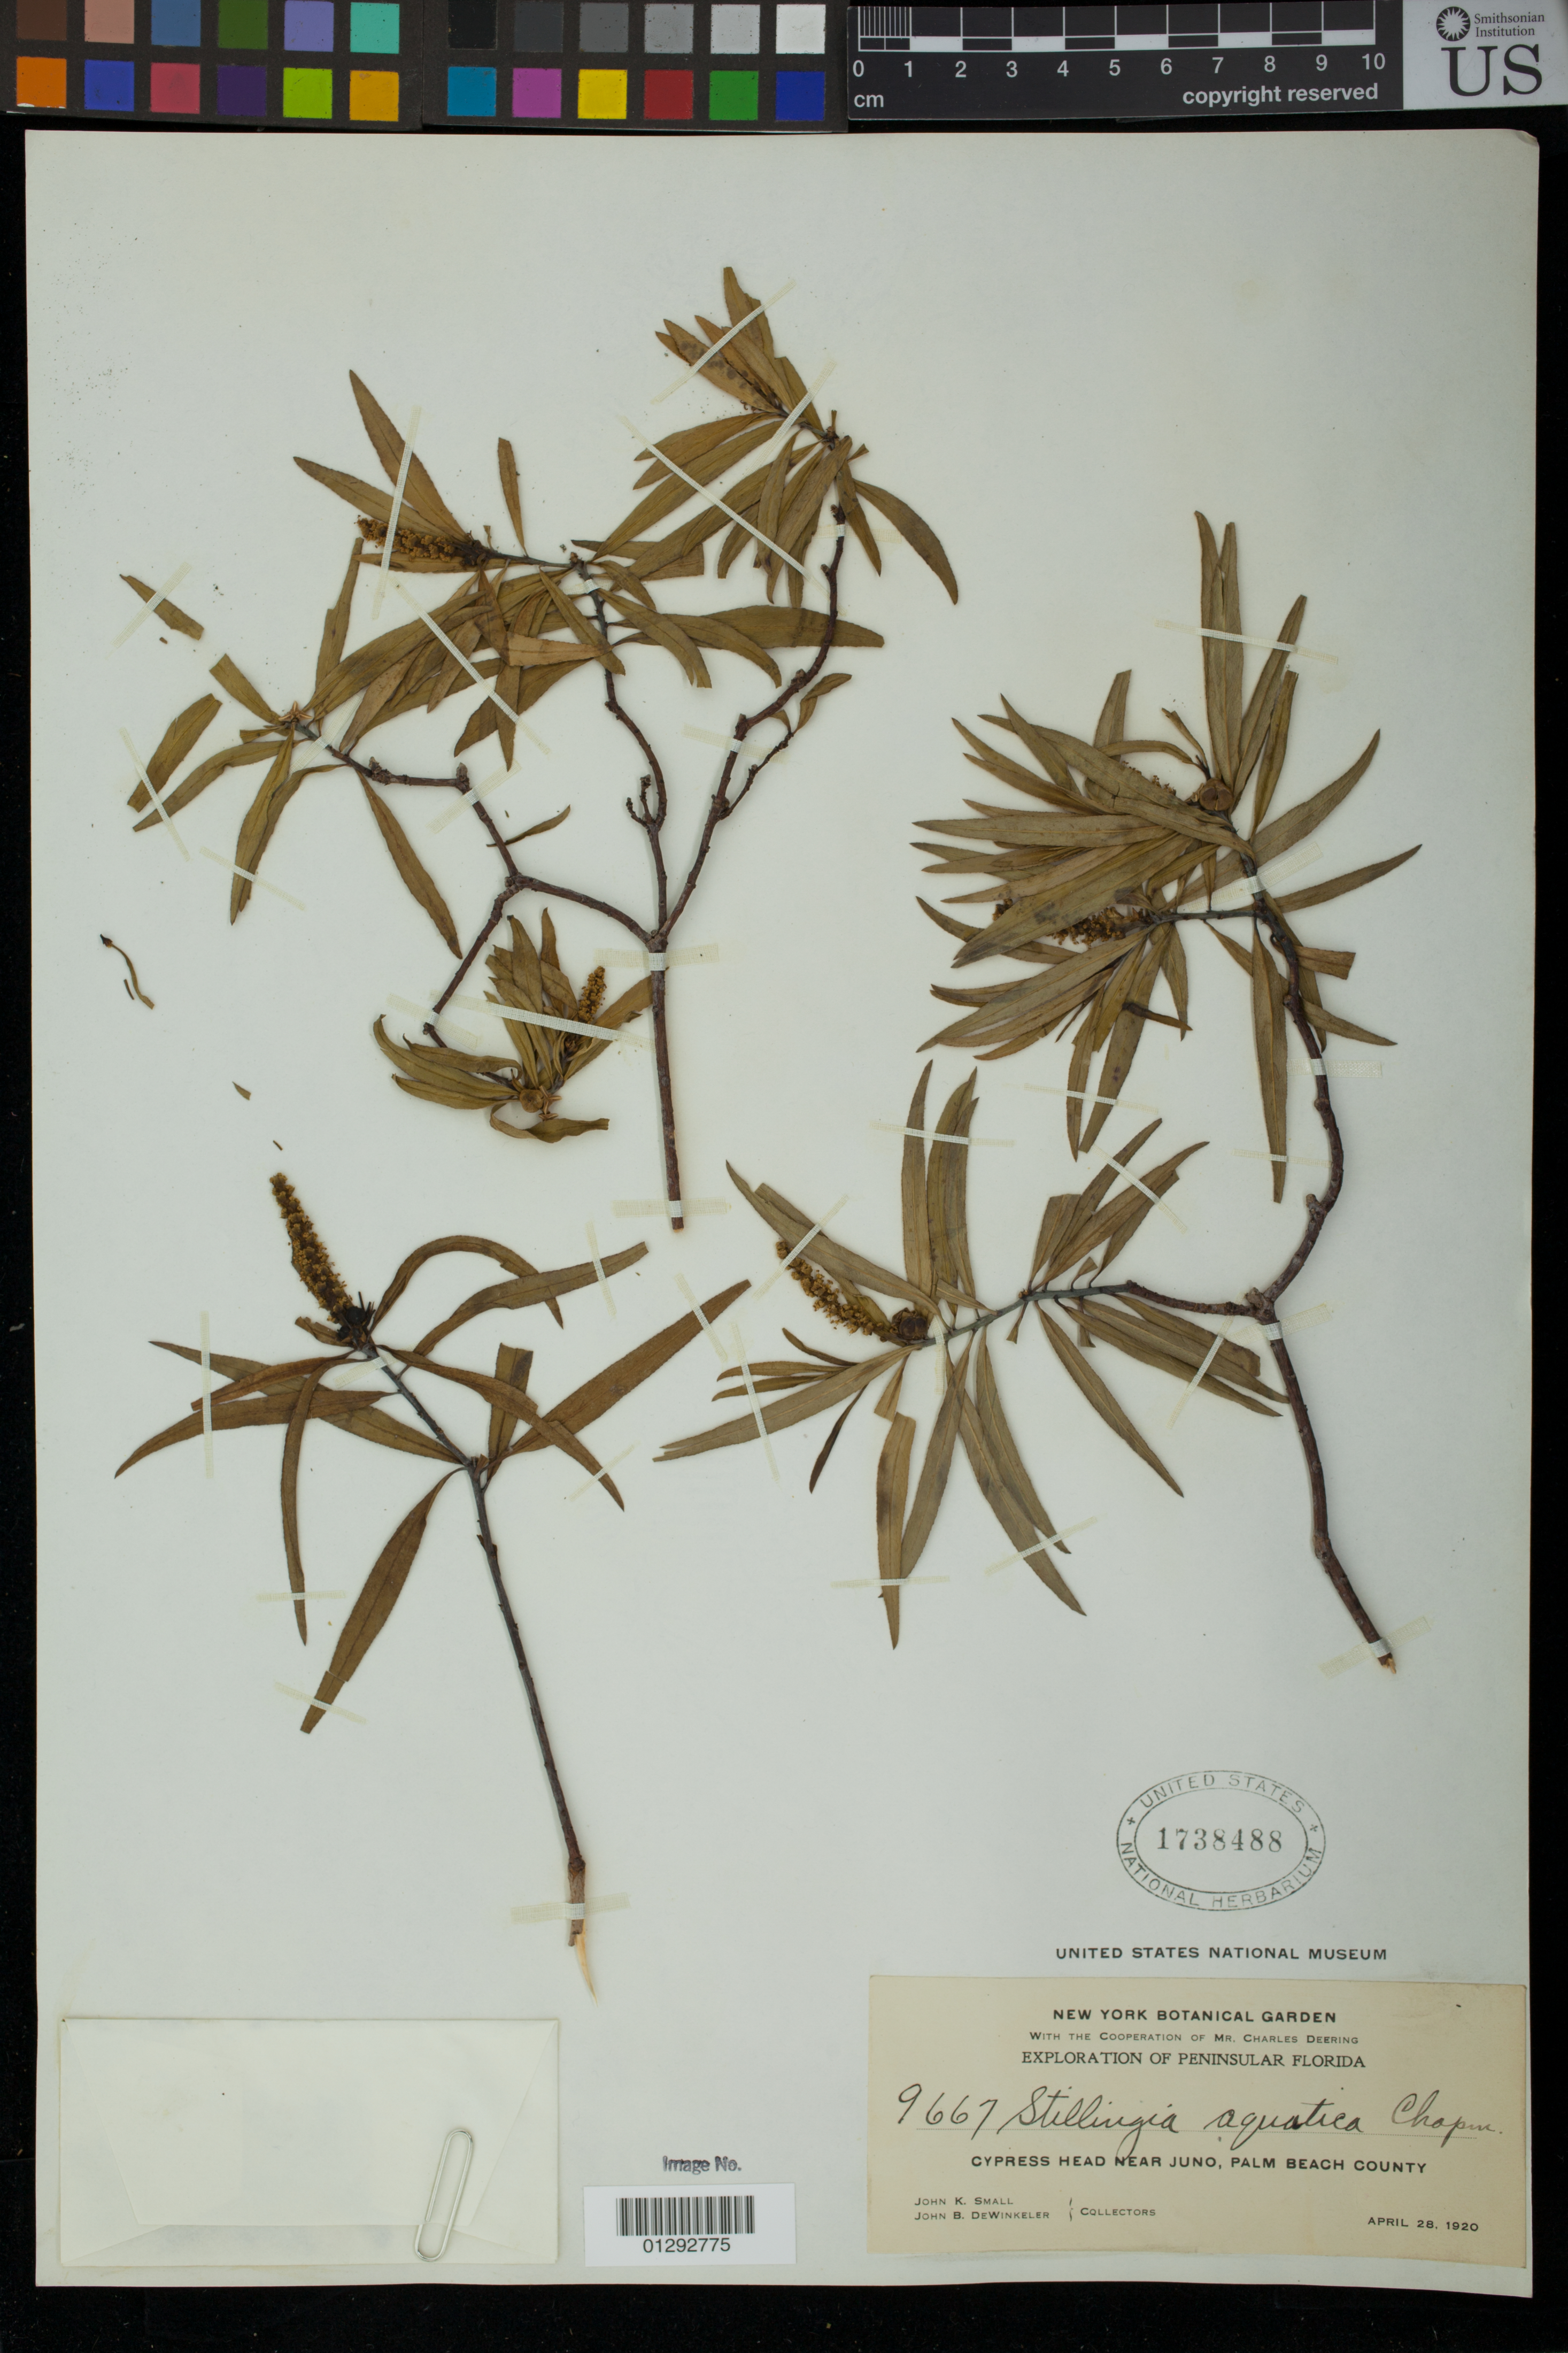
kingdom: Plantae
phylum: Tracheophyta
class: Magnoliopsida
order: Malpighiales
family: Euphorbiaceae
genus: Stillingia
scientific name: Stillingia aquatica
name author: Chapm.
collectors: J. K. Small & J. B. Dewinkeler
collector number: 9667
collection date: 1920-04-28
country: United States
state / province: Florida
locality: Cypress Head Near Juno, Palm Beach County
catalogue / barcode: US 1738488